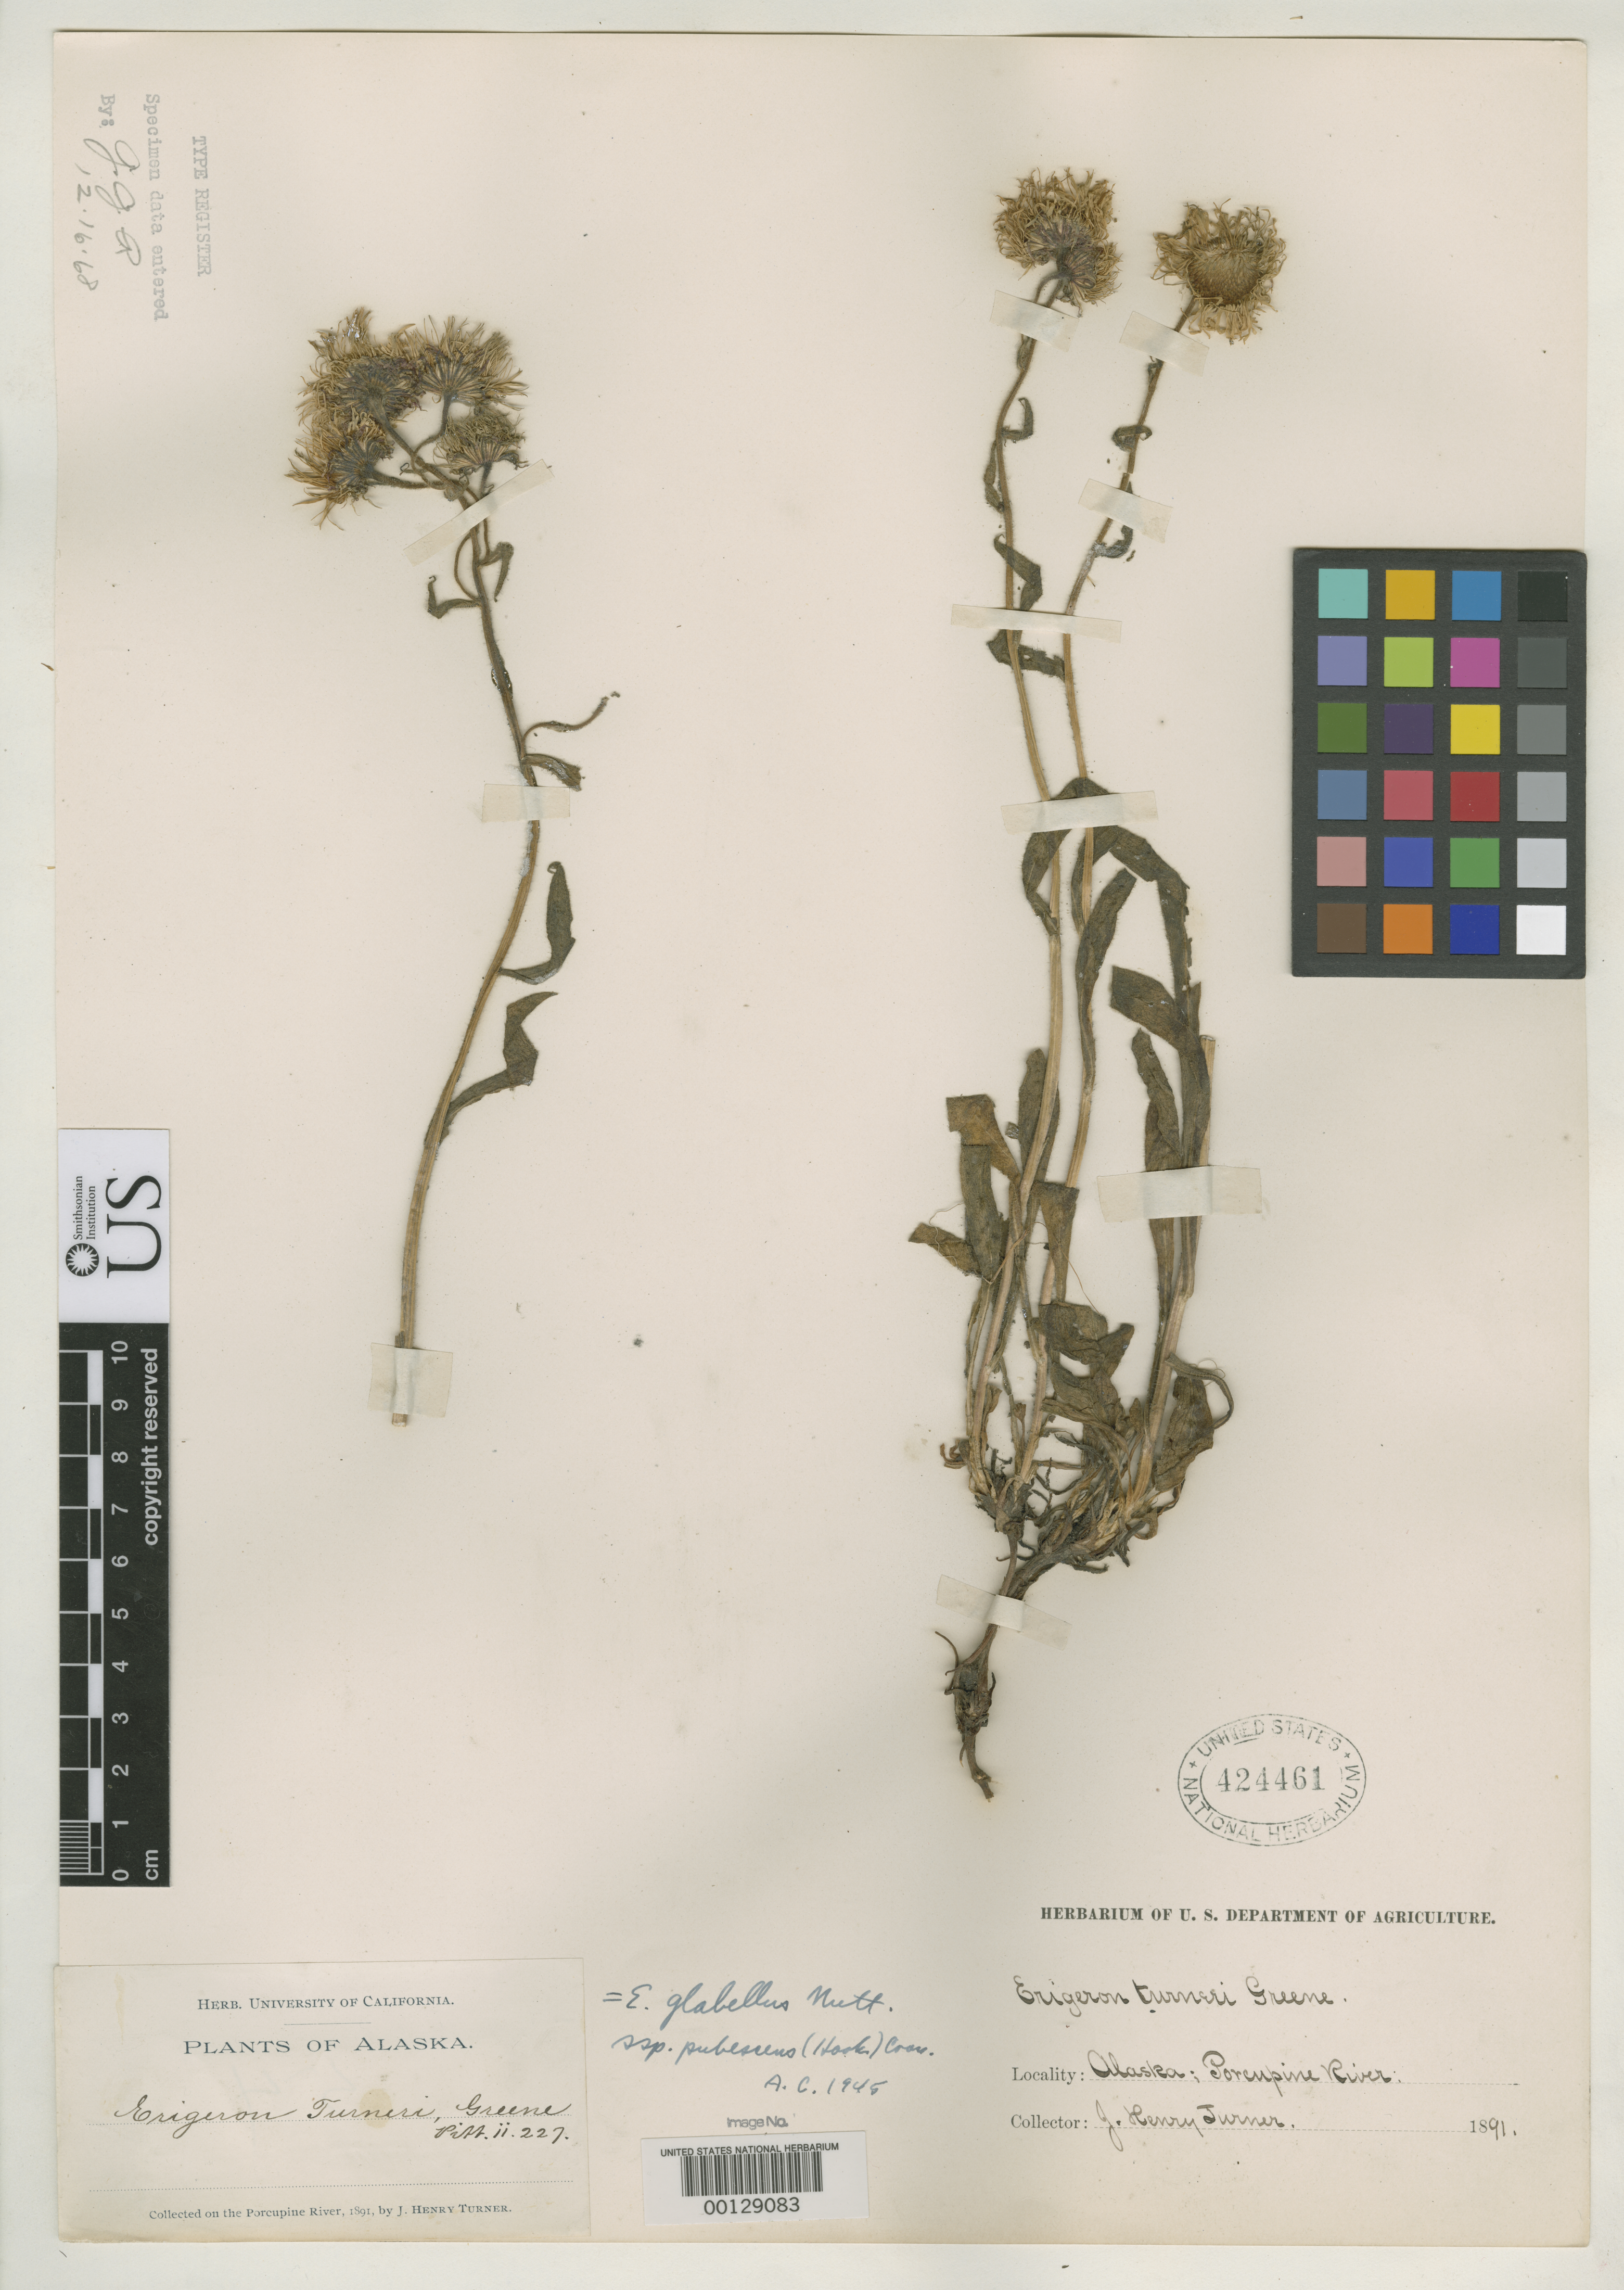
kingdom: Plantae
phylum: Tracheophyta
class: Magnoliopsida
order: Asterales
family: Asteraceae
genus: Erigeron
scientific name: Erigeron turneri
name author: Greene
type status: Possible Isotype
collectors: G. H. Turner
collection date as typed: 1891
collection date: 1891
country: United States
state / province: Alaska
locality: Porcupine River.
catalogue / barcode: US 424461